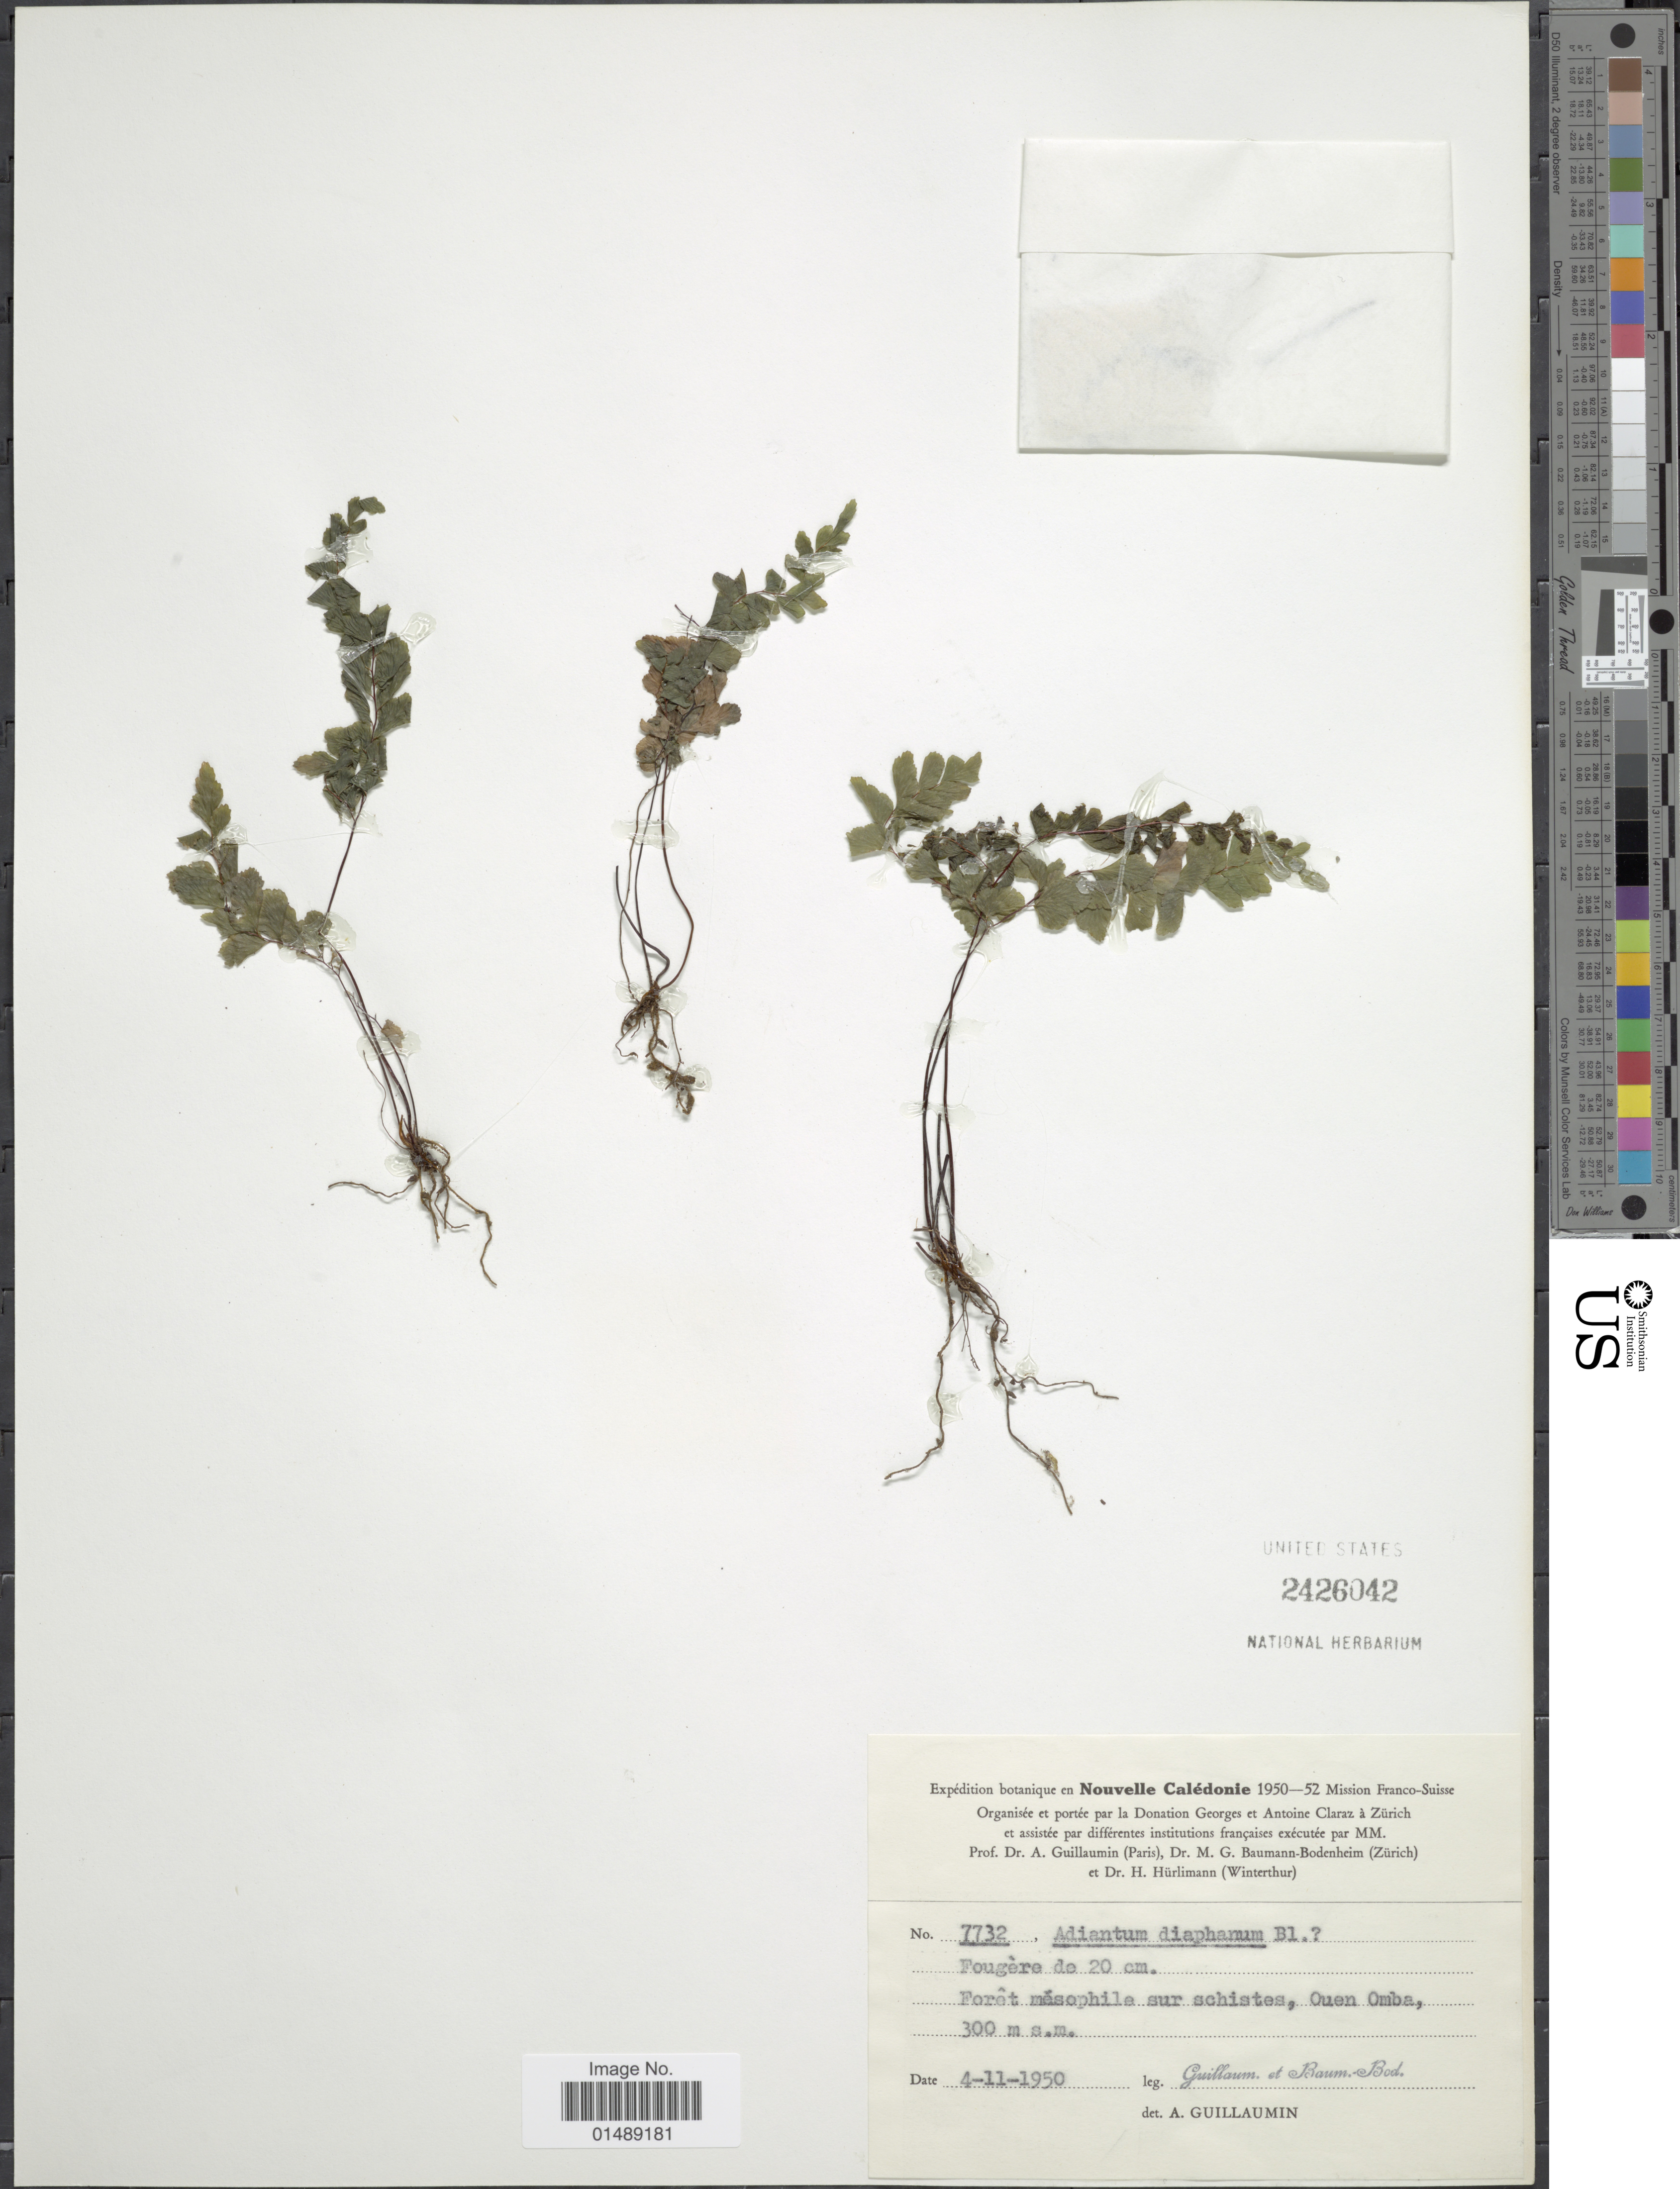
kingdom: Plantae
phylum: Tracheophyta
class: Polypodiopsida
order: Polypodiales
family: Pteridaceae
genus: Adiantum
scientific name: Adiantum diaphanum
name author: Blume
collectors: A. Guillaumin & M. G. Baumann-Bodenheim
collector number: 7732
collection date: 1950-11-04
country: New Caledonia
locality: New Caledonia, Foret mesophile sur schistes, Ouen Omba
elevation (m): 300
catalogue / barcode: US 2426042